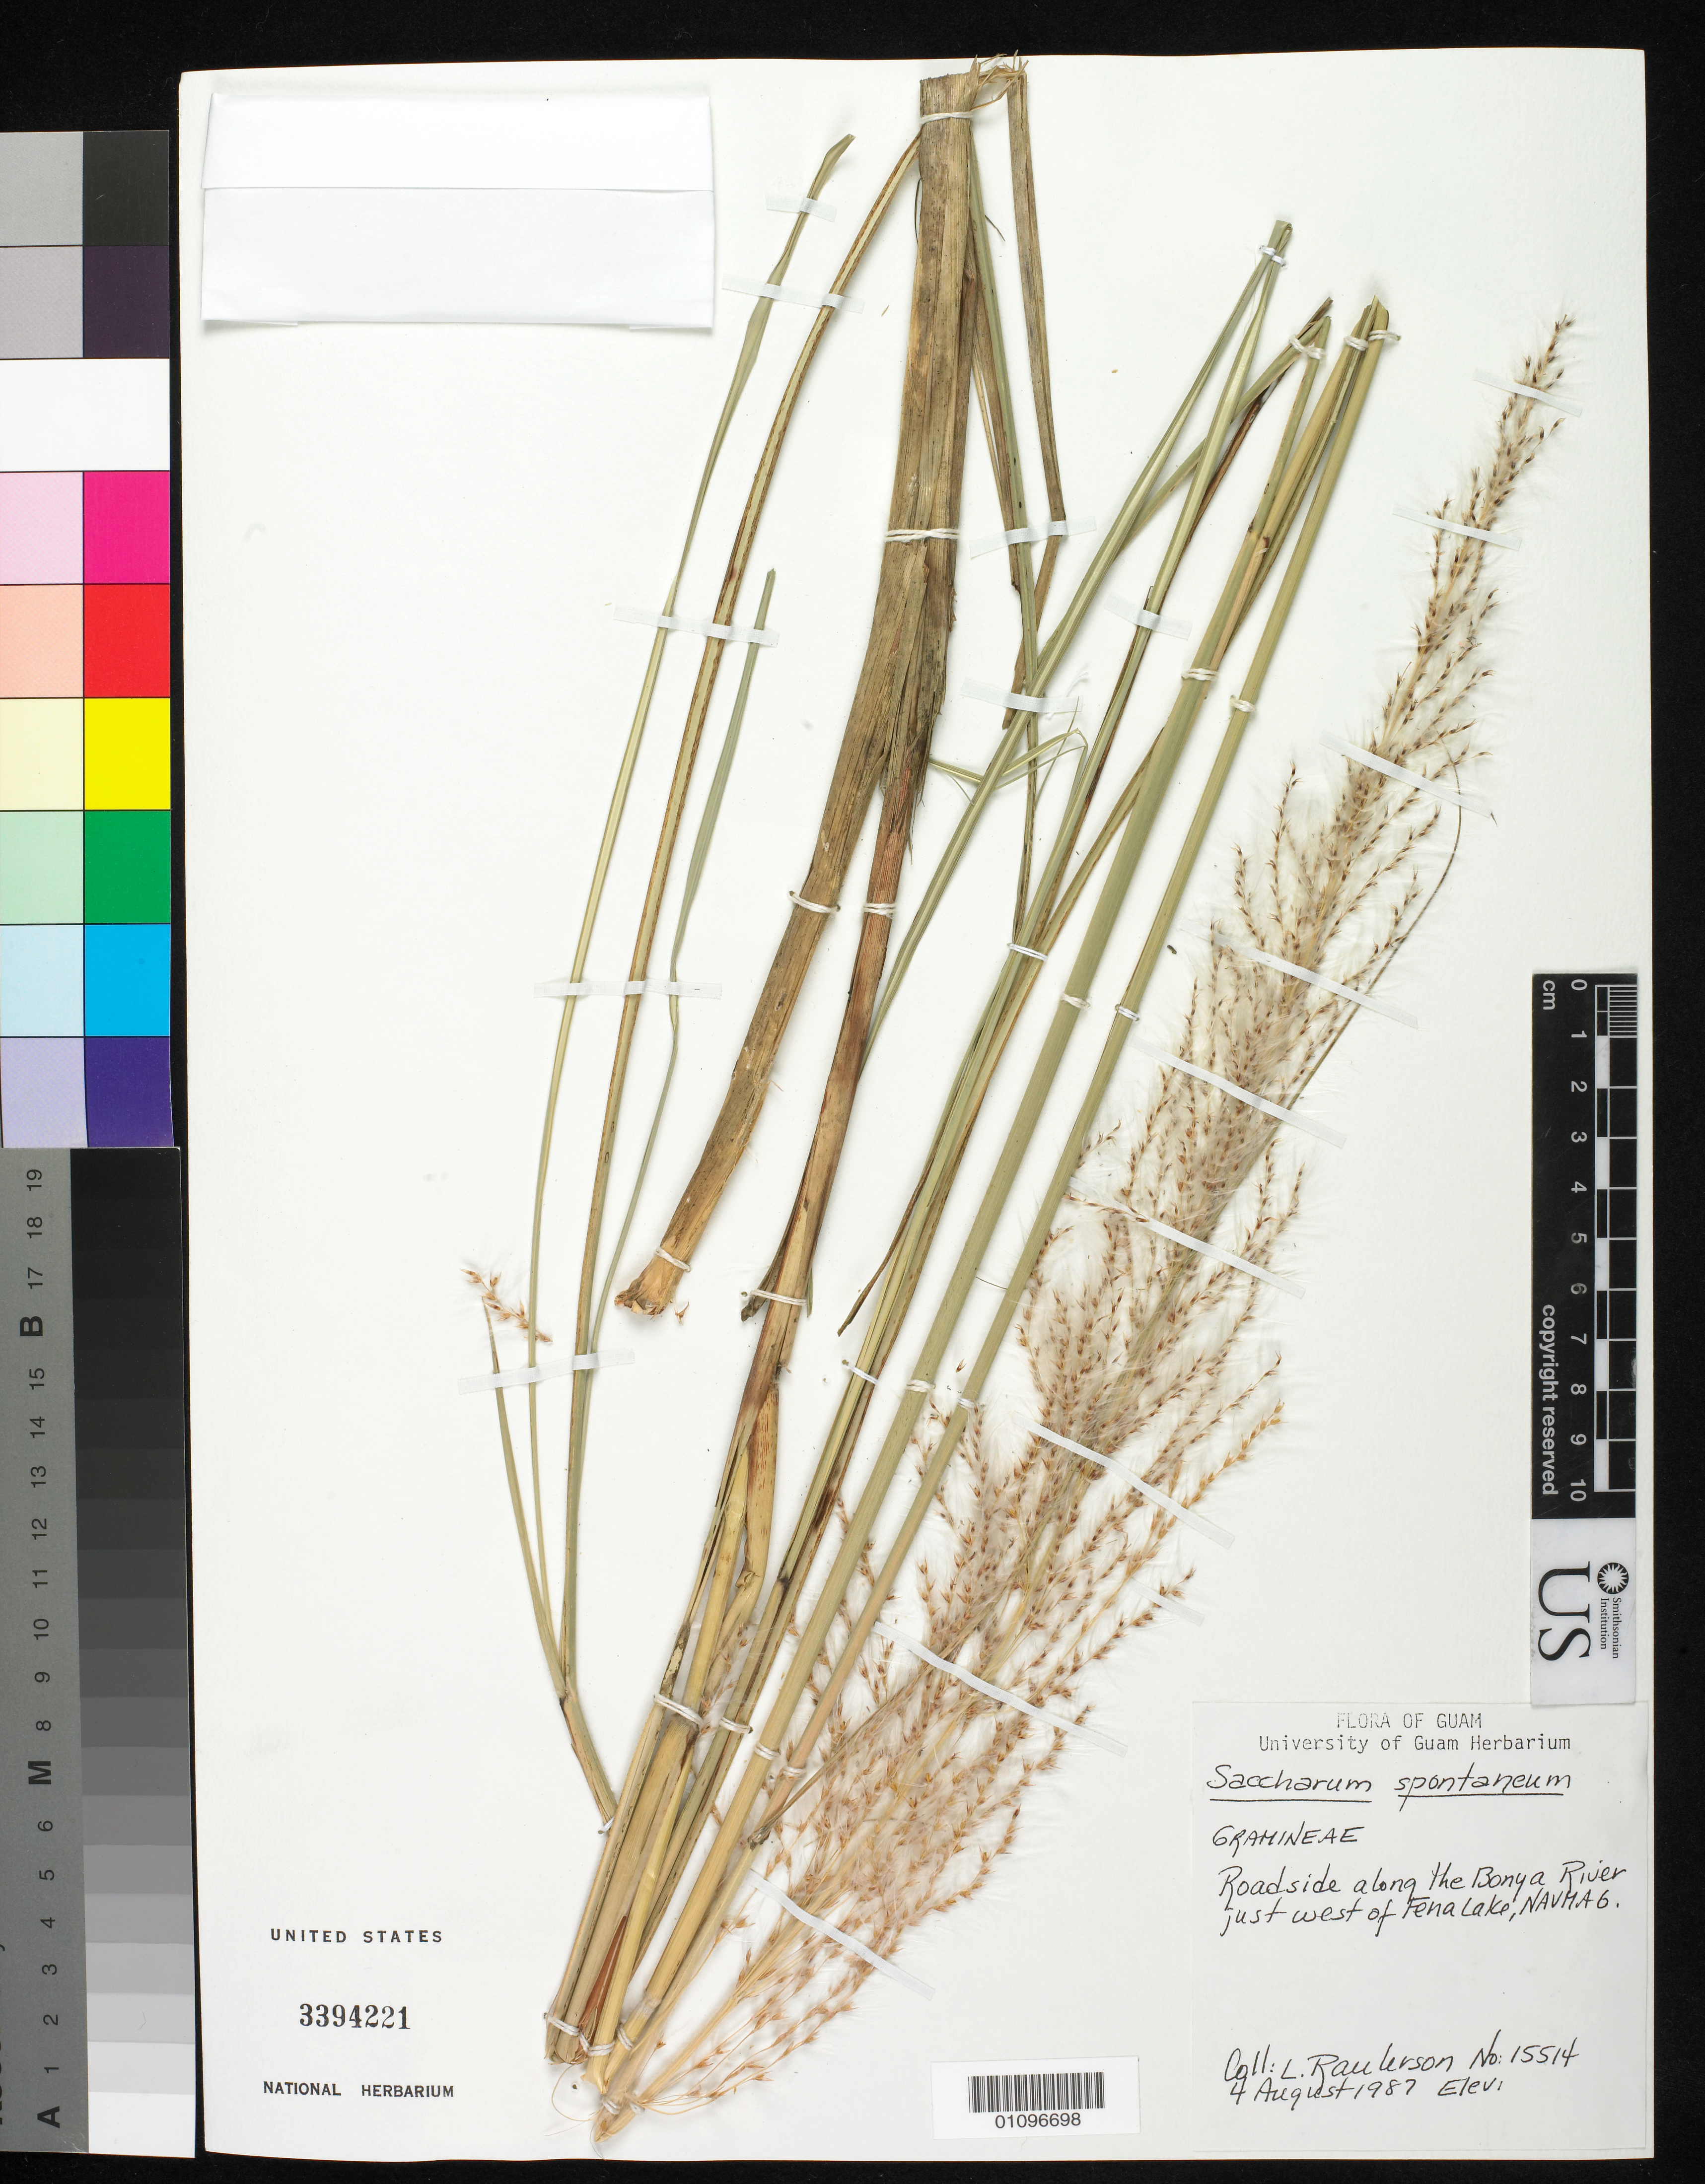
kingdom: Plantae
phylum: Tracheophyta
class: Liliopsida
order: Poales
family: Poaceae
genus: Saccharum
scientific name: Saccharum spontaneum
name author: L.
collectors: L. Raulerson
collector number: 15514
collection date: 1987-08-04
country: Guam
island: Guam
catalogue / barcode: US 3394221